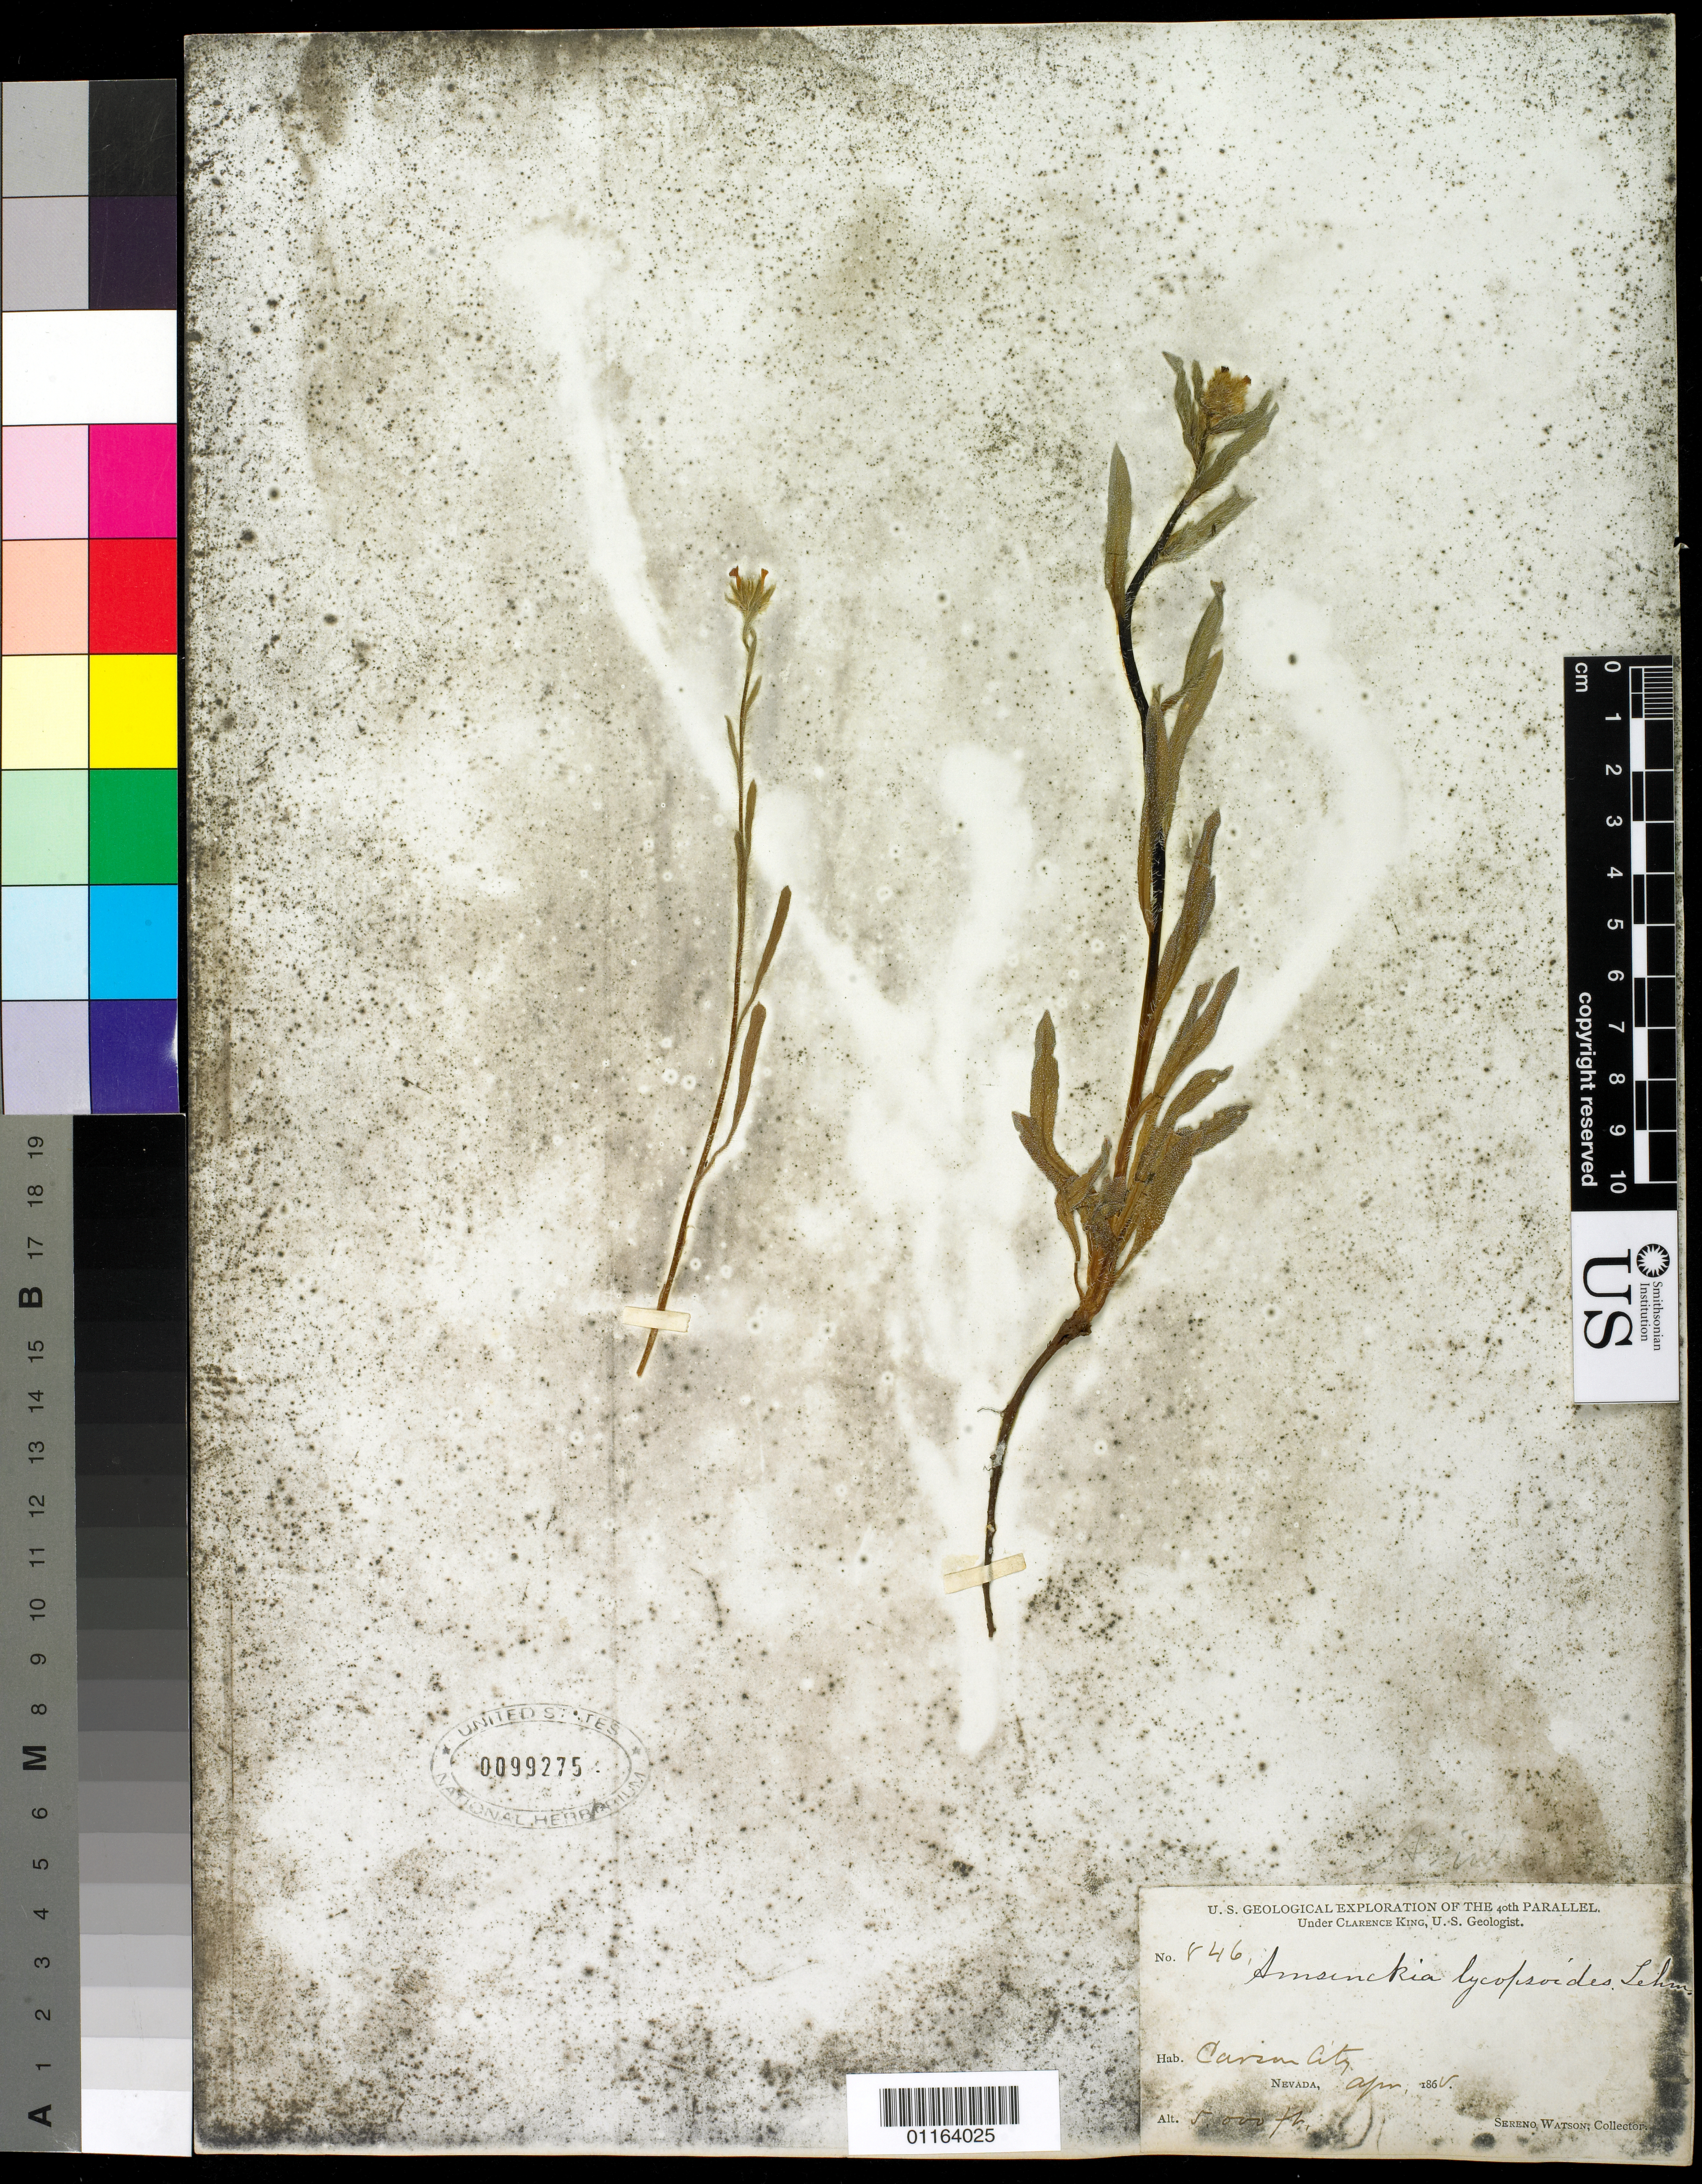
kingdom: Plantae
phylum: Tracheophyta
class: Magnoliopsida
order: Boraginales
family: Boraginaceae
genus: Amsinckia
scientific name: Amsinckia lycopsoides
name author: Lehm.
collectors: S. Watson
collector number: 846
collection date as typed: Apr 1868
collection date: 1868-04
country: United States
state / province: Nevada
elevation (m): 1524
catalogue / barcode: US 99275